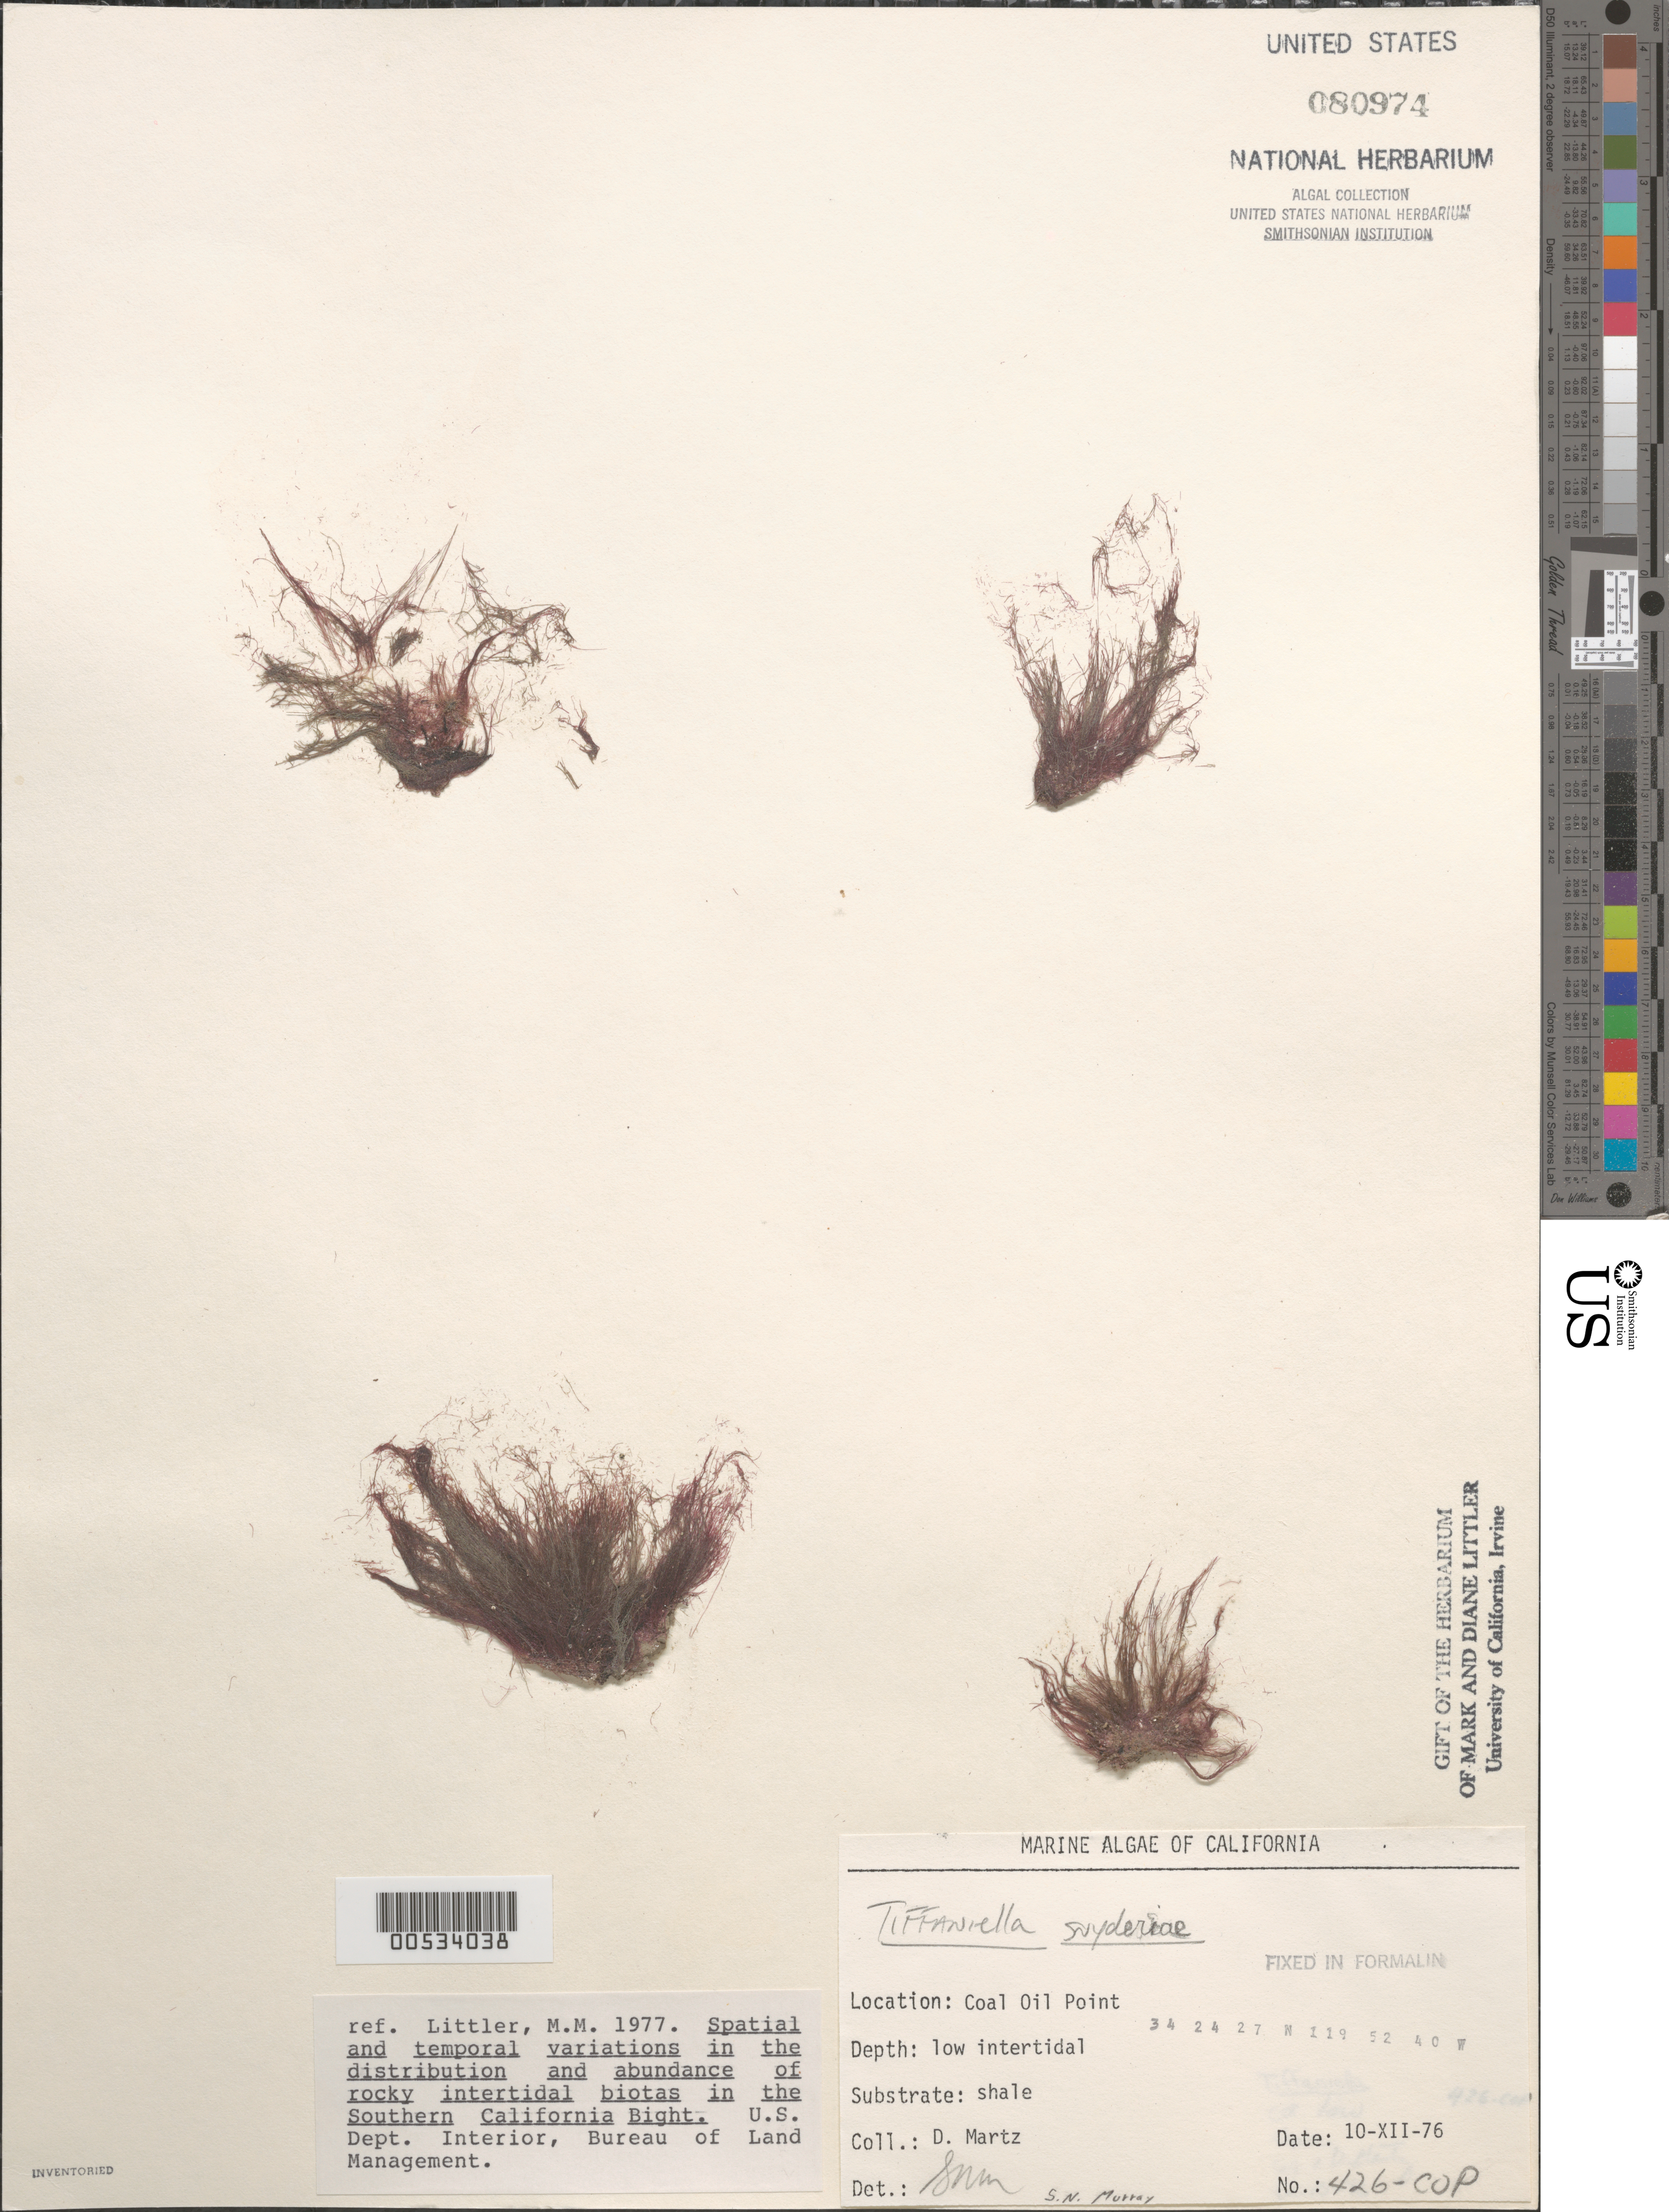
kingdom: Plantae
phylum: Rhodophyta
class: Florideophyceae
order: Ceramiales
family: Wrangeliaceae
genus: Tiffaniella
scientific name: Tiffaniella snyderae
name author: (Farl.) I.A. Abbott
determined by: Murray, S. N.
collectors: D. Martz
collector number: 426-cop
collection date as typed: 10 Dec 1976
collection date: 1976-12-10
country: United States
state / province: California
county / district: Santa Barbara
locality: Coal Oil Point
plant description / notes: BLM-SOCALBIGHT Rocky Intertidal Survey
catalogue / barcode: US 80974